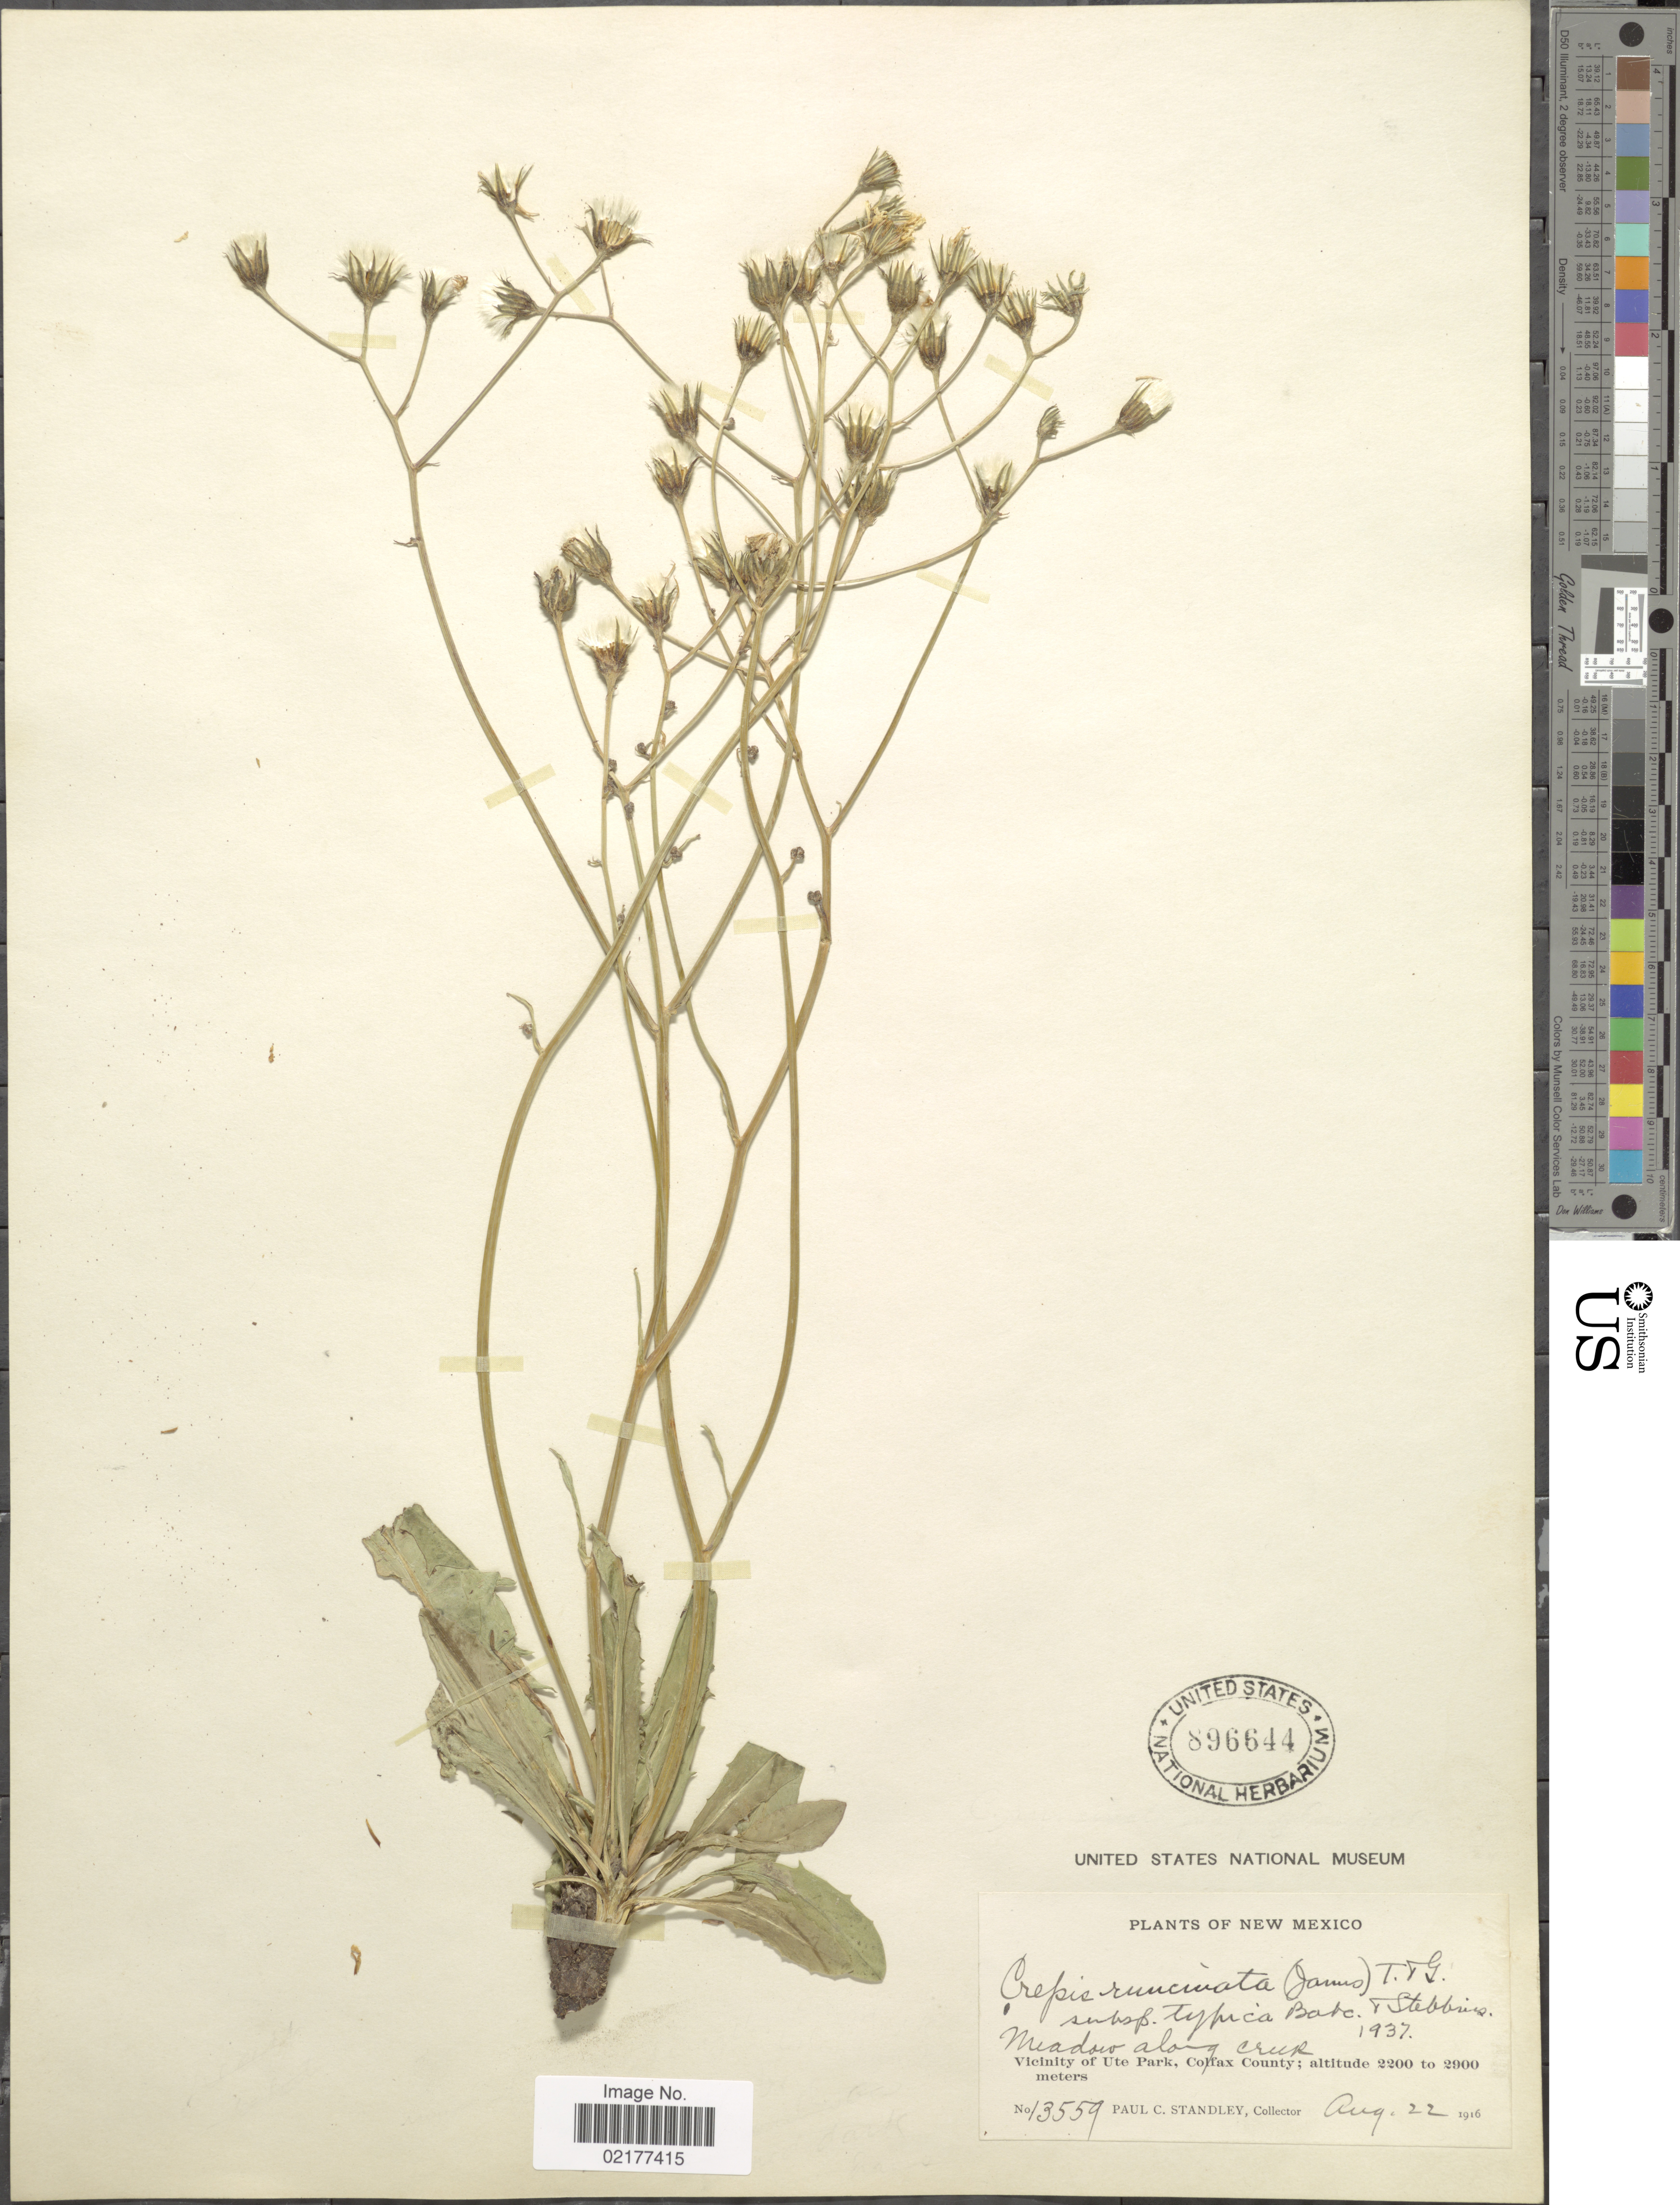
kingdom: Plantae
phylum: Tracheophyta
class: Magnoliopsida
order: Asterales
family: Asteraceae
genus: Crepis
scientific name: Crepis runcinata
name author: Torr. & A. Gray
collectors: P. C. Standley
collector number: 13559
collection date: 1916-08-22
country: United States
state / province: New Mexico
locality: Vicinity of Ute Park, Colfax County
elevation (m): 2200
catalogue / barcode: US 896644